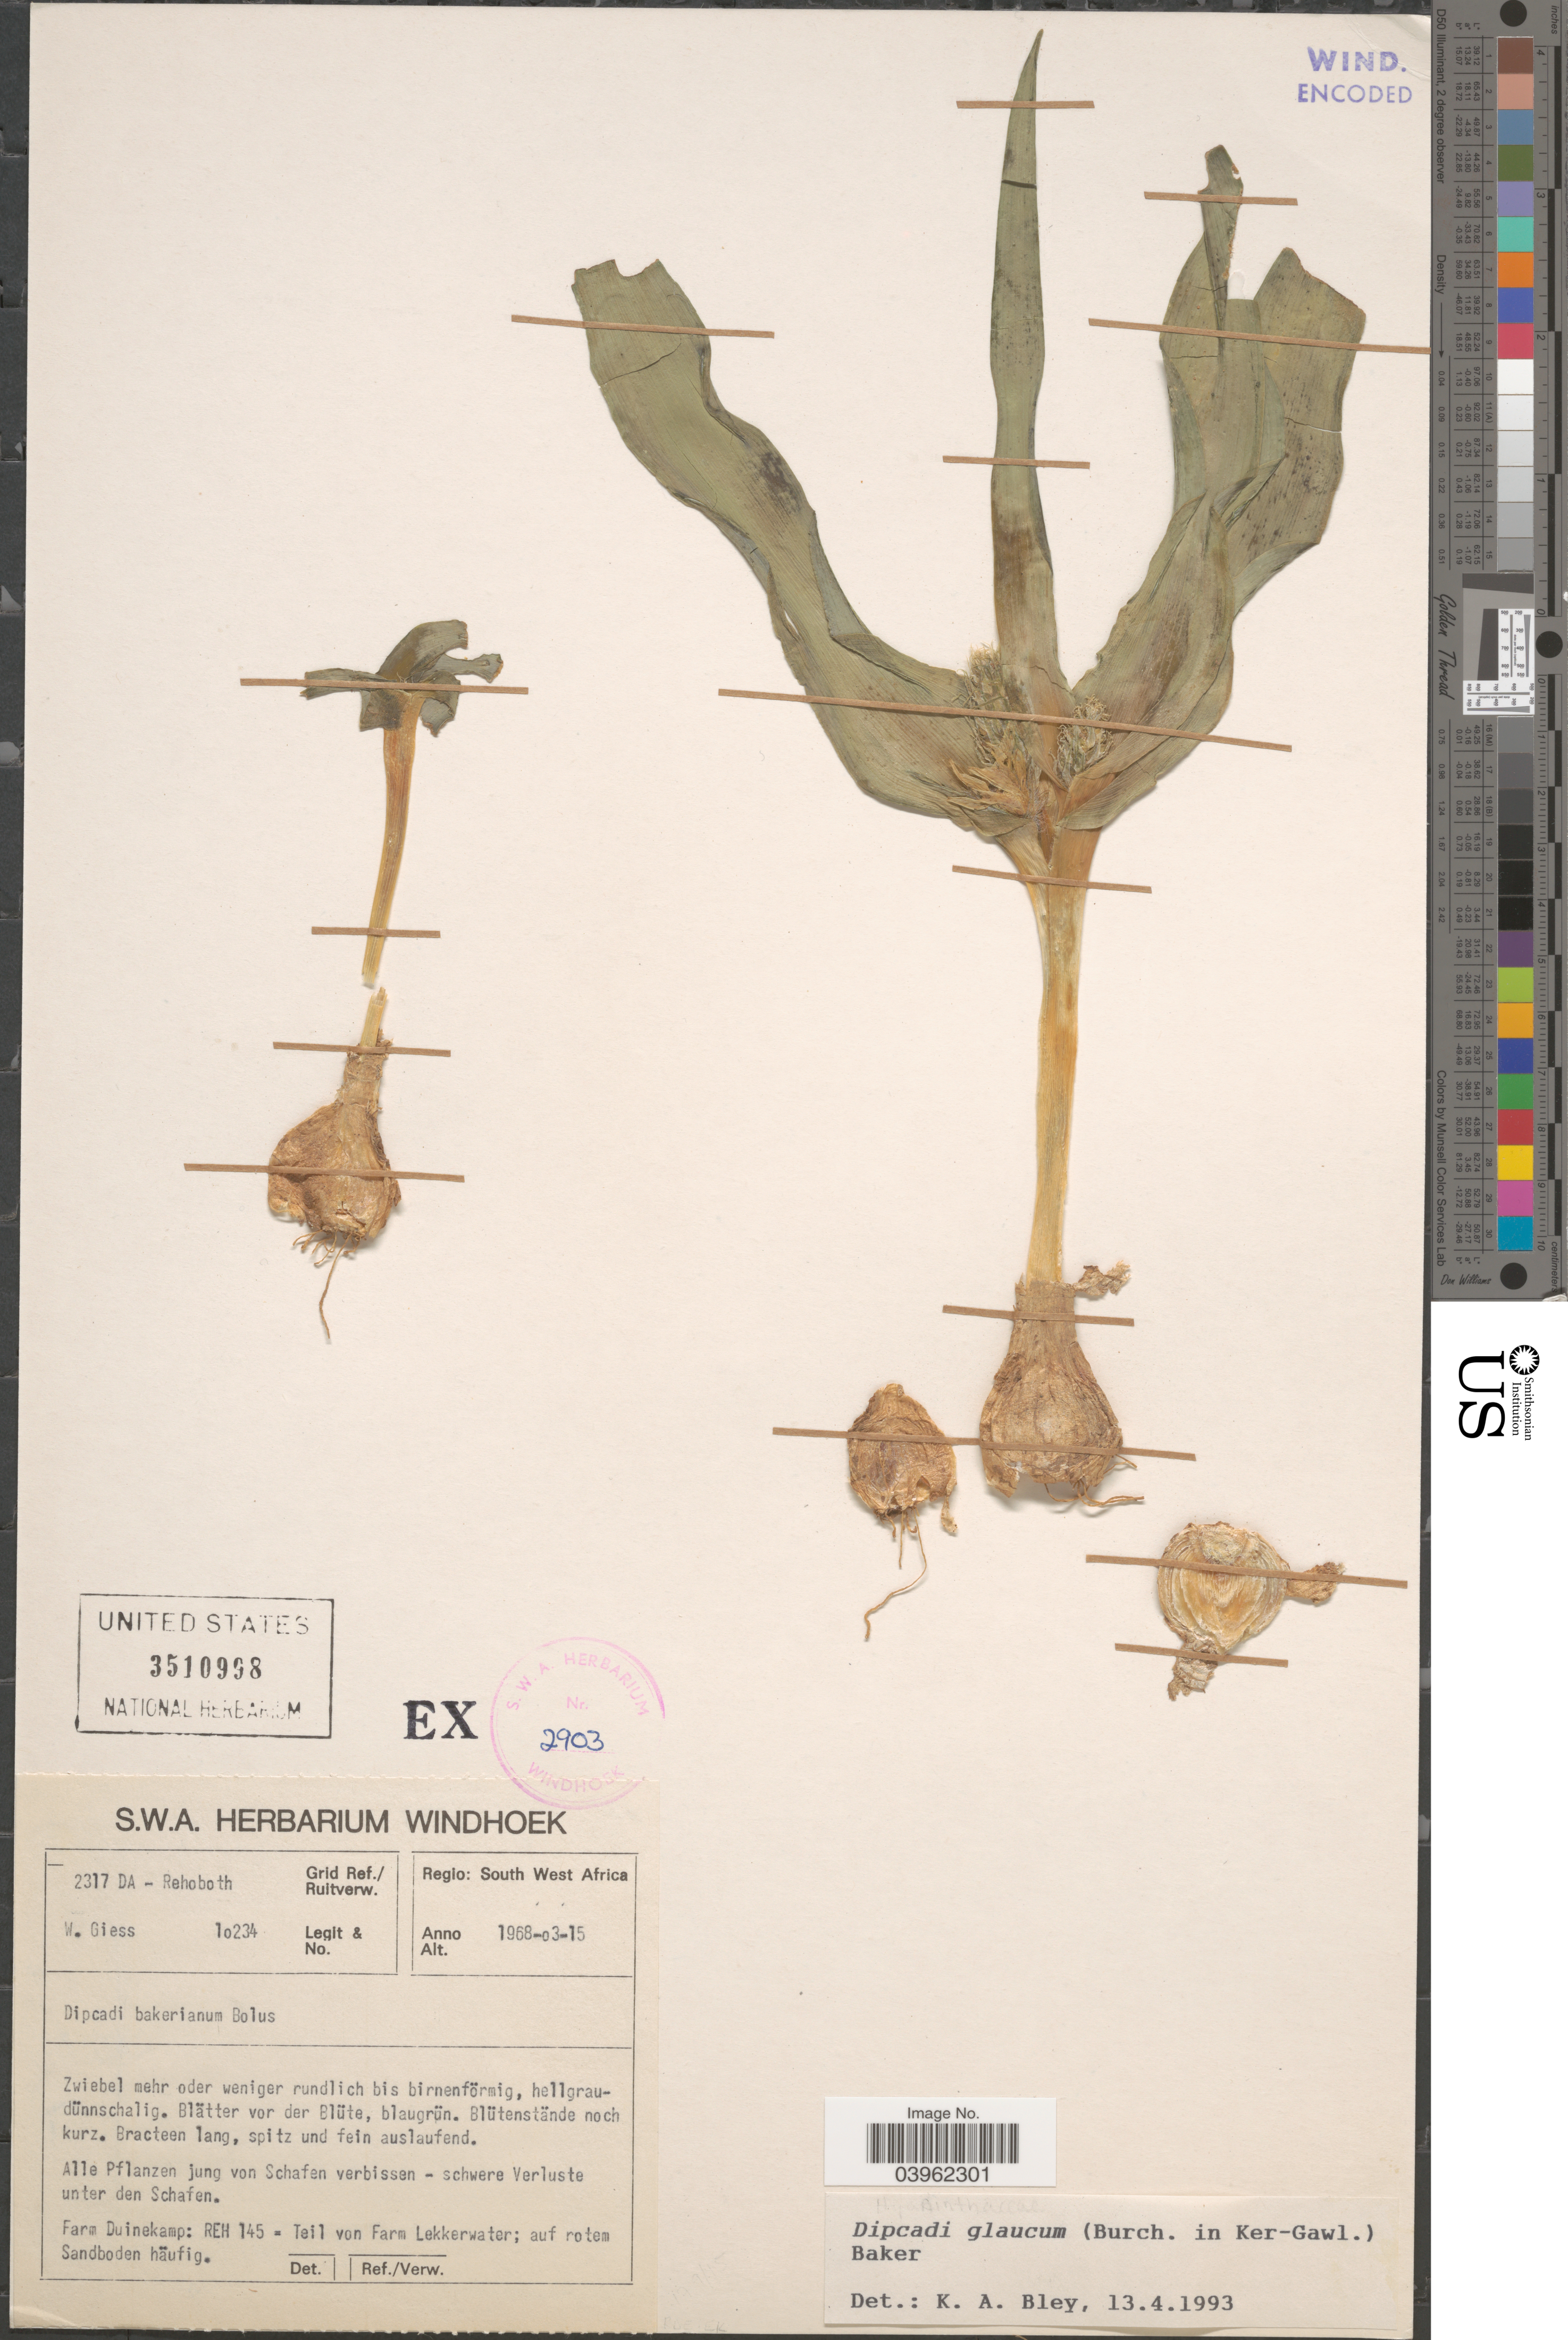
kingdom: Plantae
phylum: Tracheophyta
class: Liliopsida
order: Asparagales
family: Asparagaceae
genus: Dipcadi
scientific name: Dipcadi bakerianum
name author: Bolus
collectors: W. Giess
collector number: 10234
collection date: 1968-03-15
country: Namibia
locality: Grid Ref./ Ruitverw. 2317 DA - Rehoboth. Regio: South West Africa. Farm Duinekamp: REH 145 = Teil von Farm Lekkerwater; auf rotem Sandbodem häufig.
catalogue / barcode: US 3510998